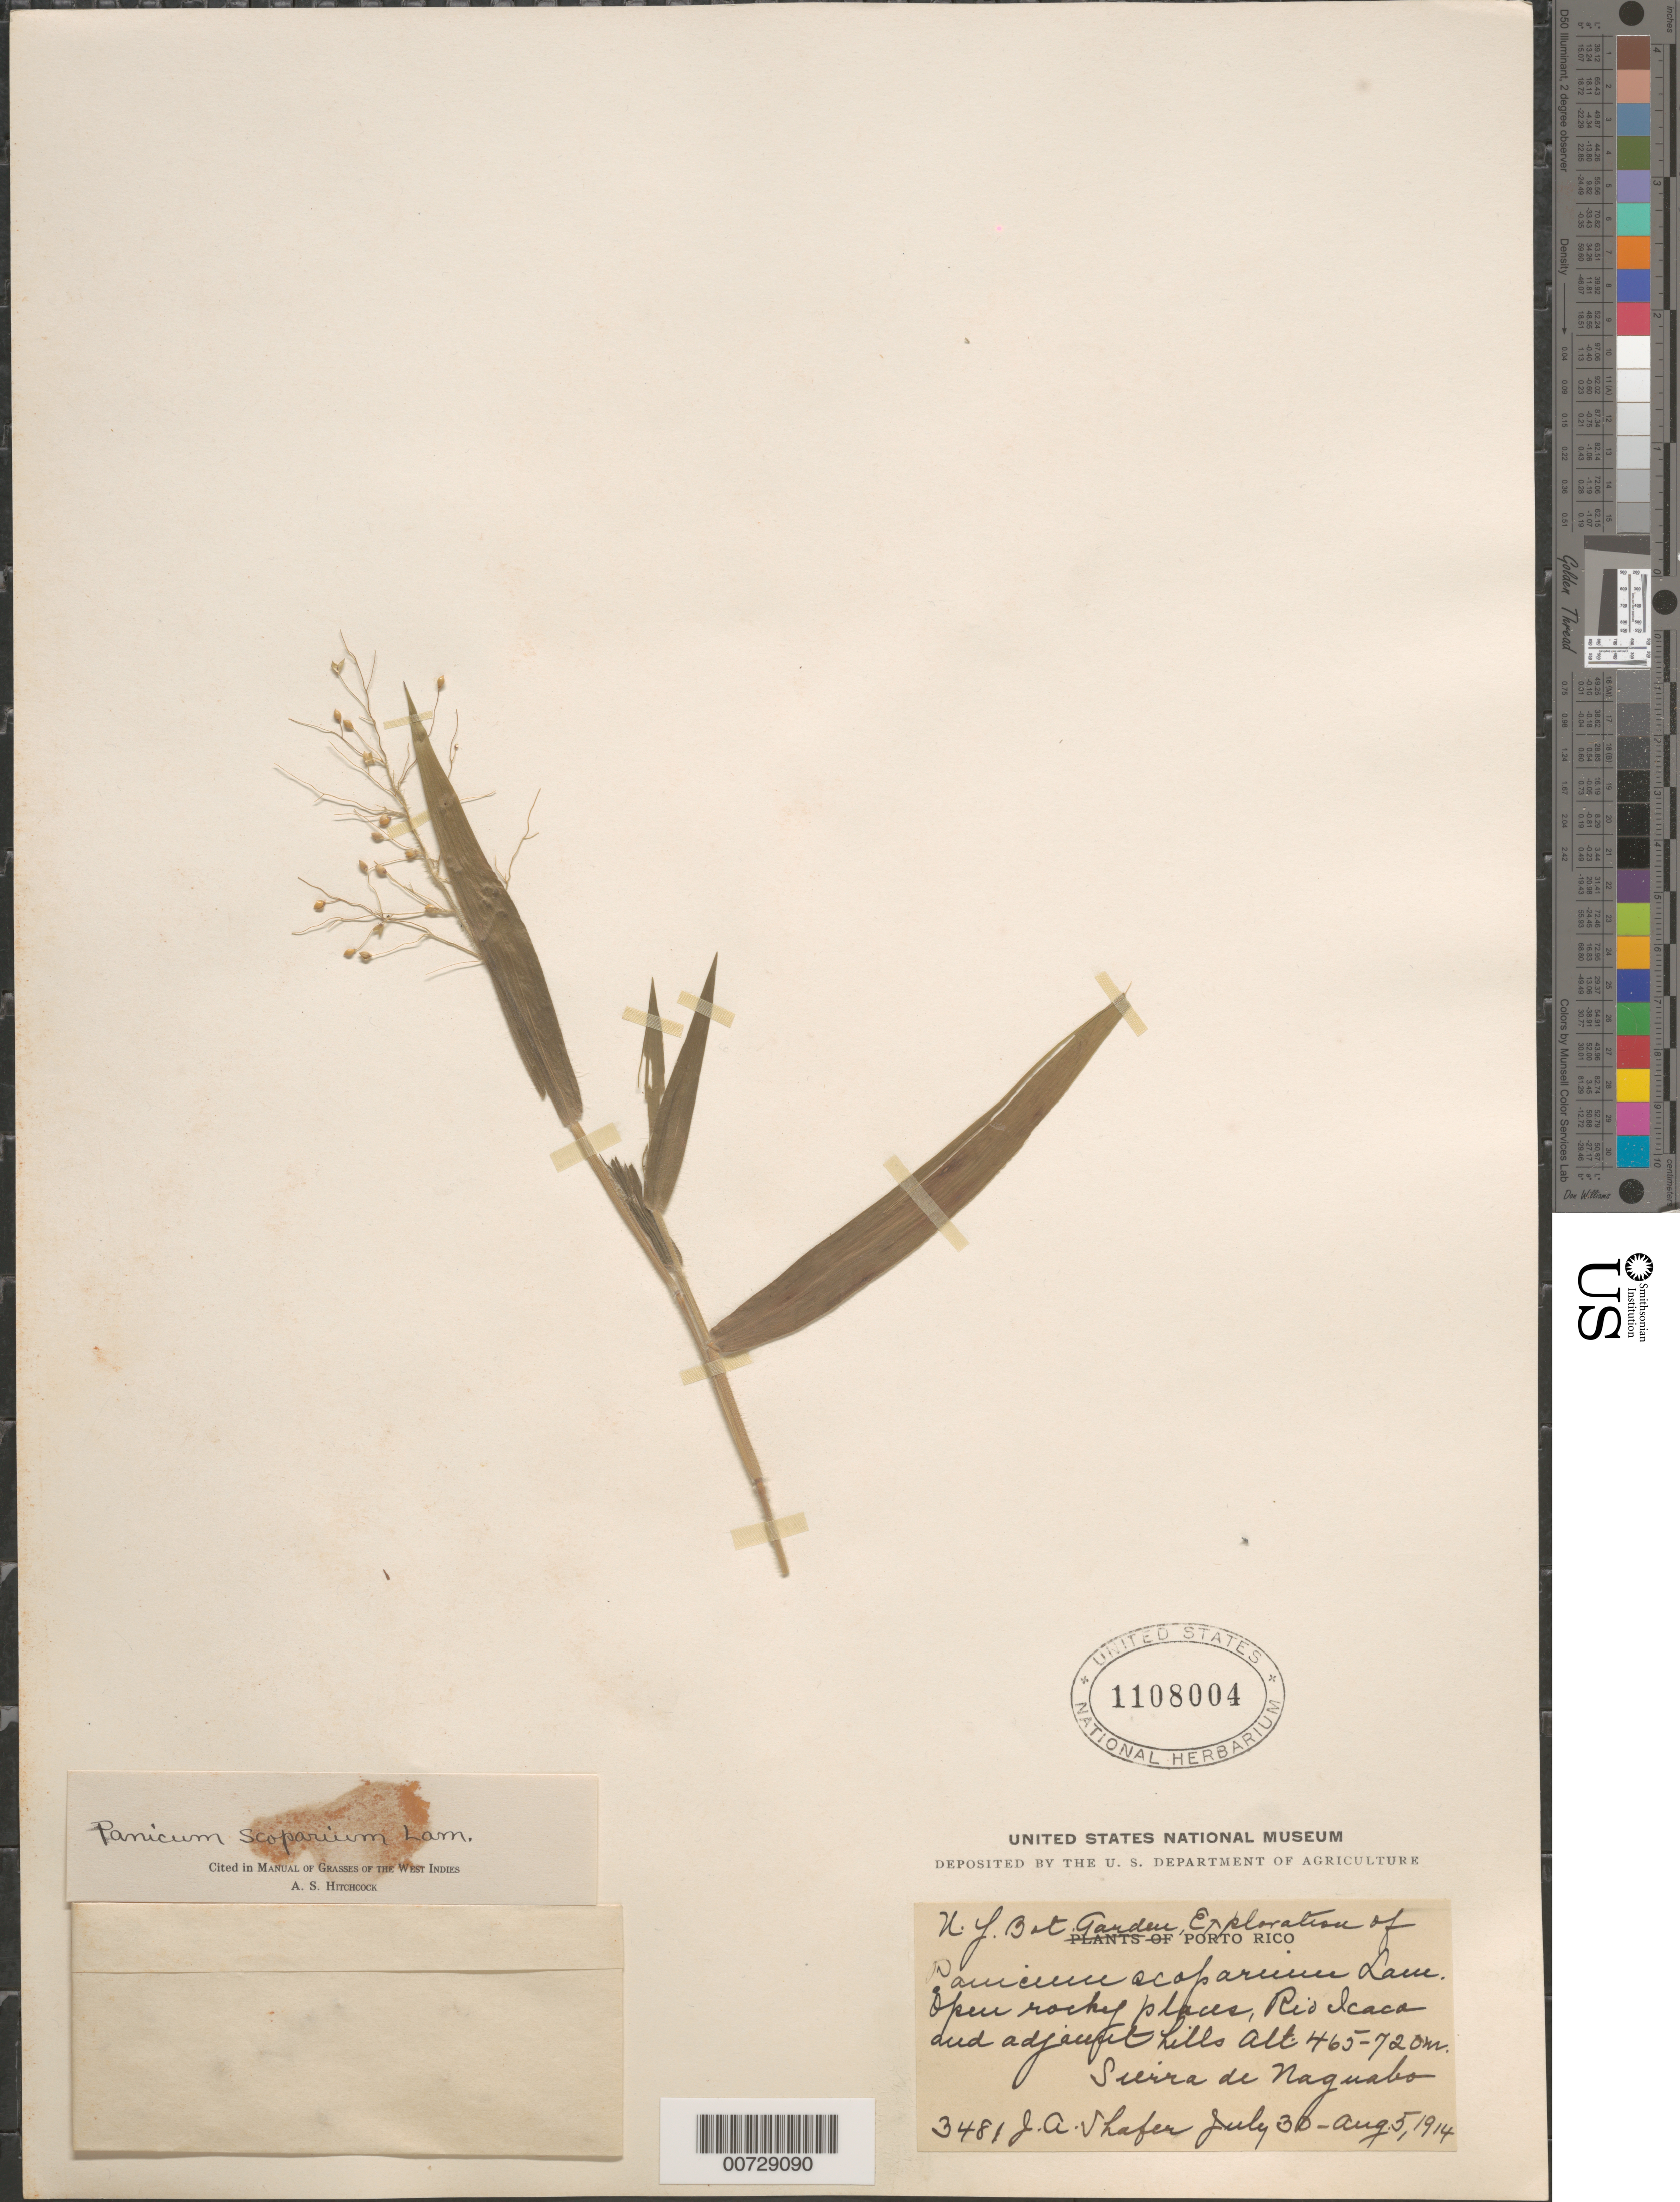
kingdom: Plantae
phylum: Tracheophyta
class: Liliopsida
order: Poales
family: Poaceae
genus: Dichanthelium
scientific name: Dichanthelium scoparium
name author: (Lam.) Gould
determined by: Hitchcock, Albert S.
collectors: J. A. Shafer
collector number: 3481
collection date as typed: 30 Jul 1914 to 05 Aug 1914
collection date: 1914-07-30/1914-08-05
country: Puerto Rico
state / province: Naguabo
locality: Sierra de Naguabo, Río Icaca and adjacent hills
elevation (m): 465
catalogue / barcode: US 1108004